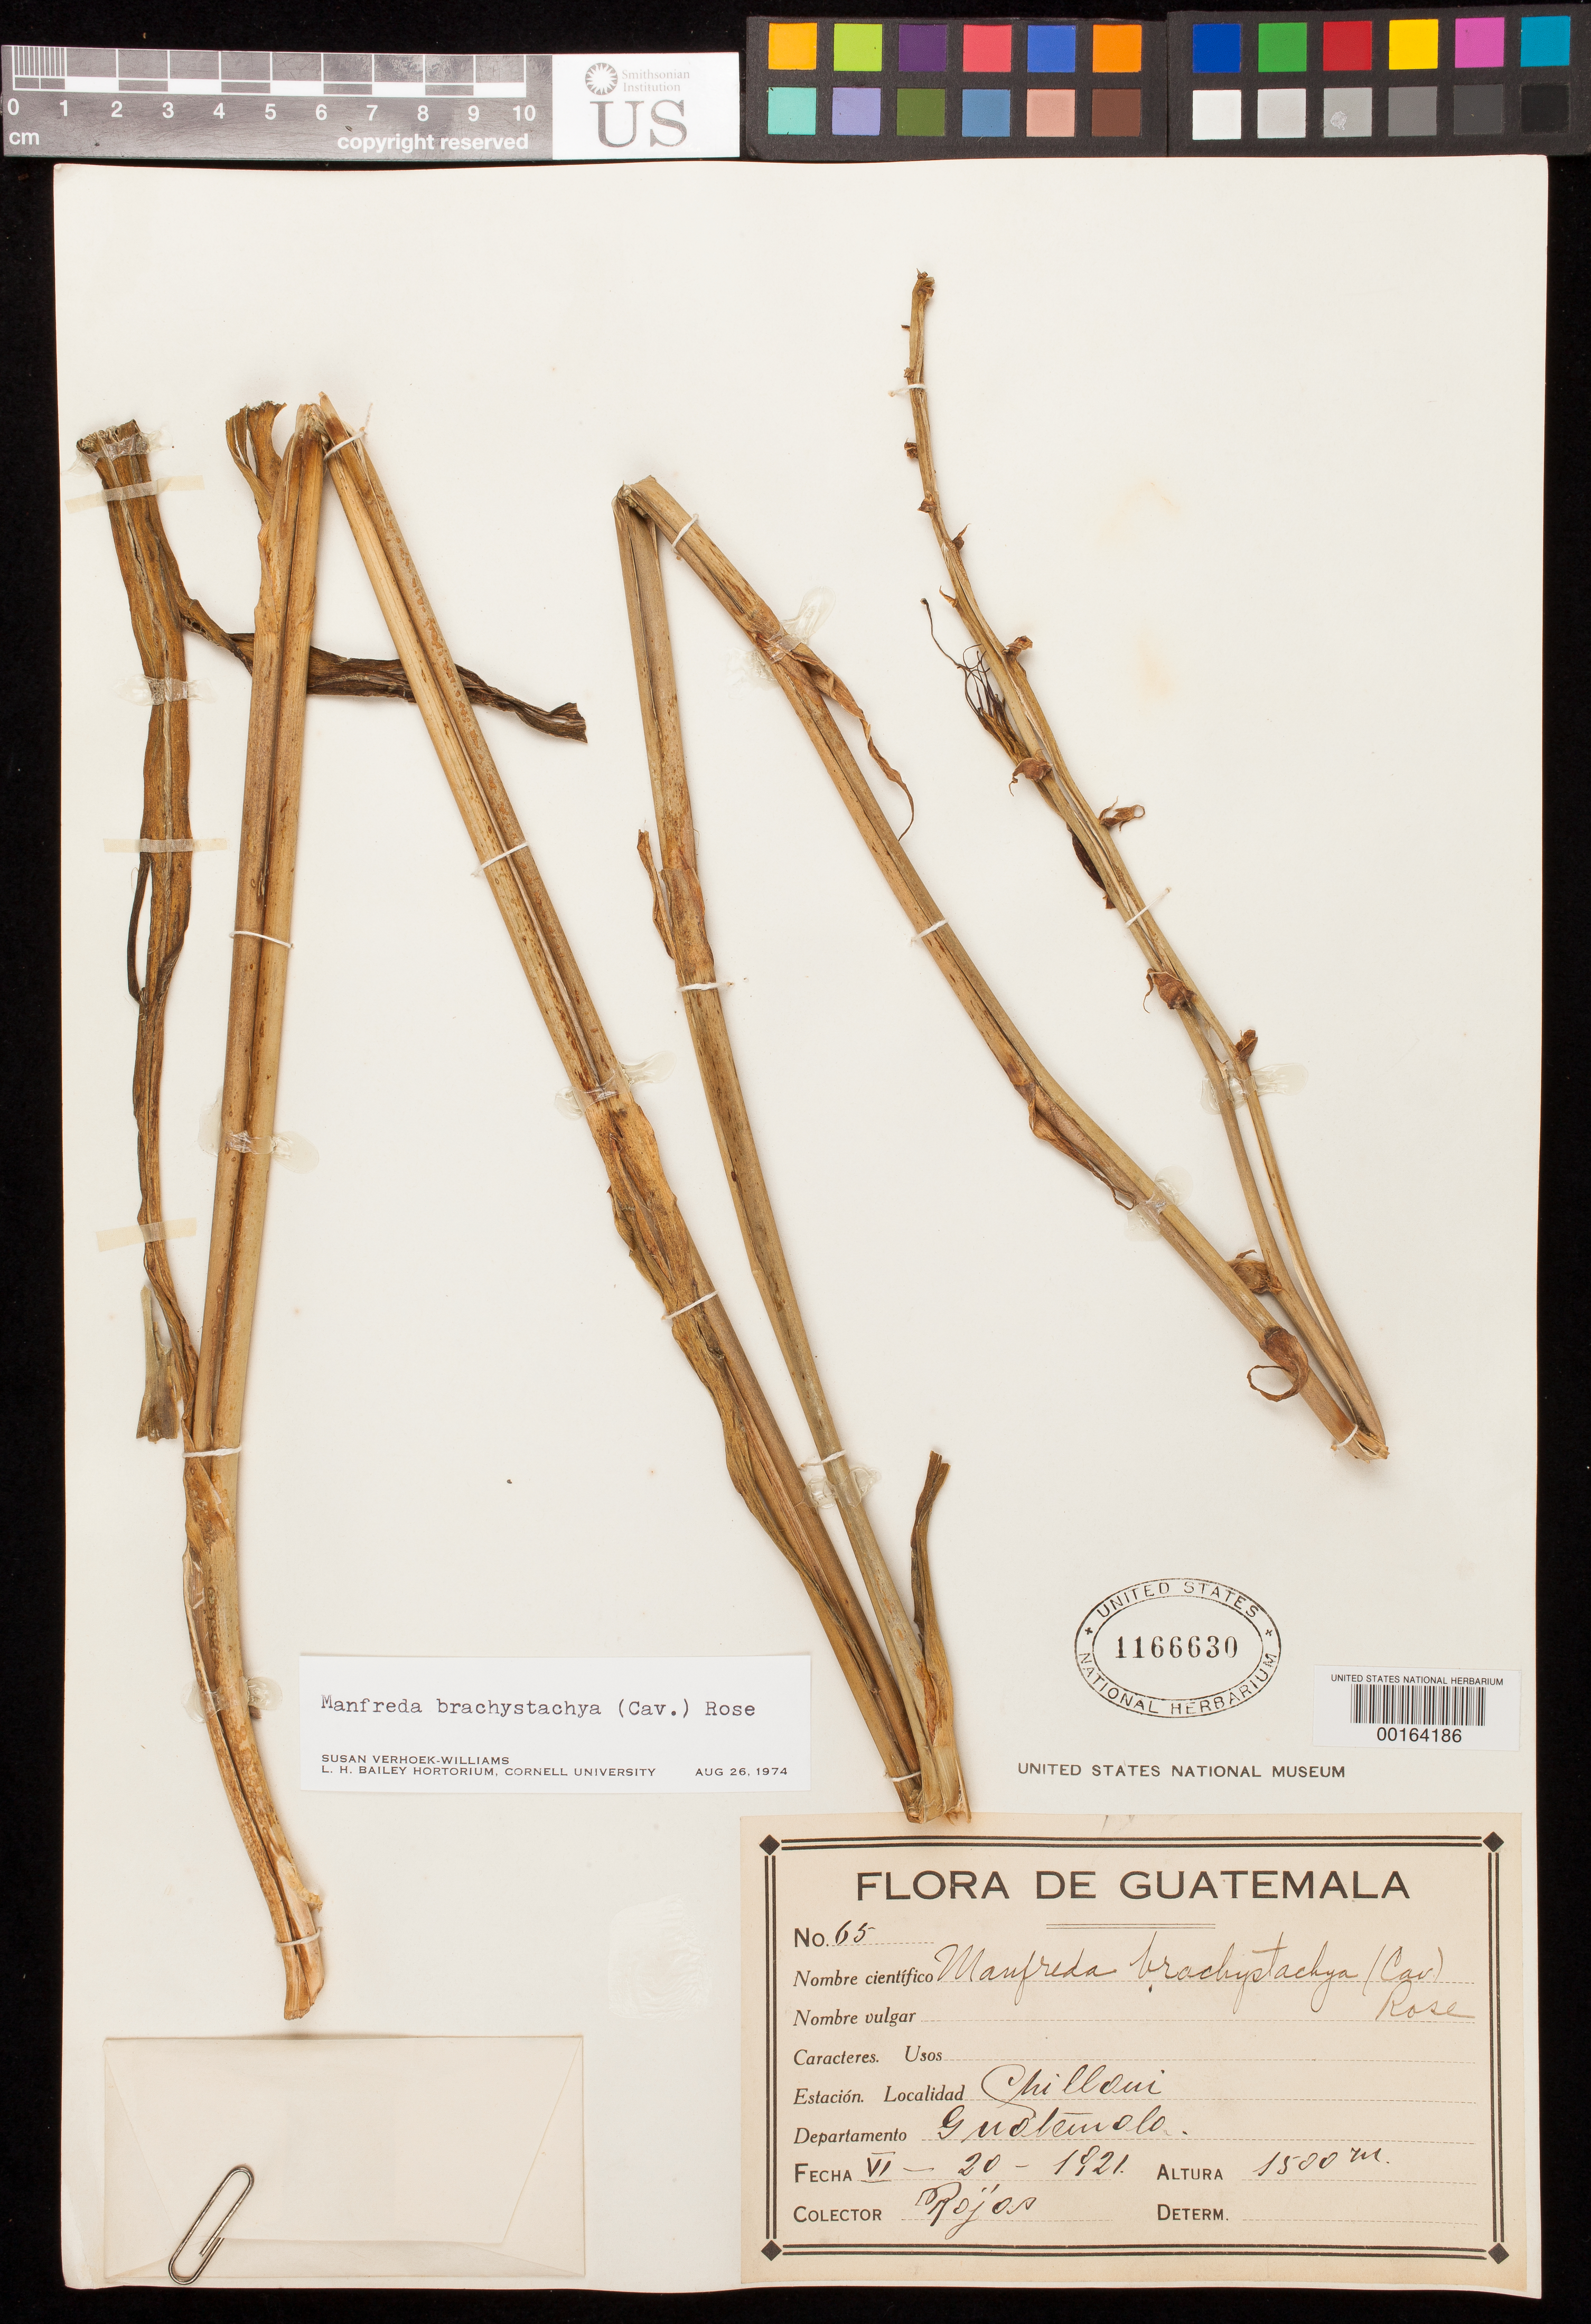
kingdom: Plantae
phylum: Tracheophyta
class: Liliopsida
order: Asparagales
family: Asparagaceae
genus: Manfreda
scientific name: Manfreda brachystachys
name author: (Cav.) Rose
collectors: T. Rojos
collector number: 65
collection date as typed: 20 Apr 1921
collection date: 1921-04-20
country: Guatemala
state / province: Guatemala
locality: Chilloni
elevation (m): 1500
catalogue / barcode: US 1166630